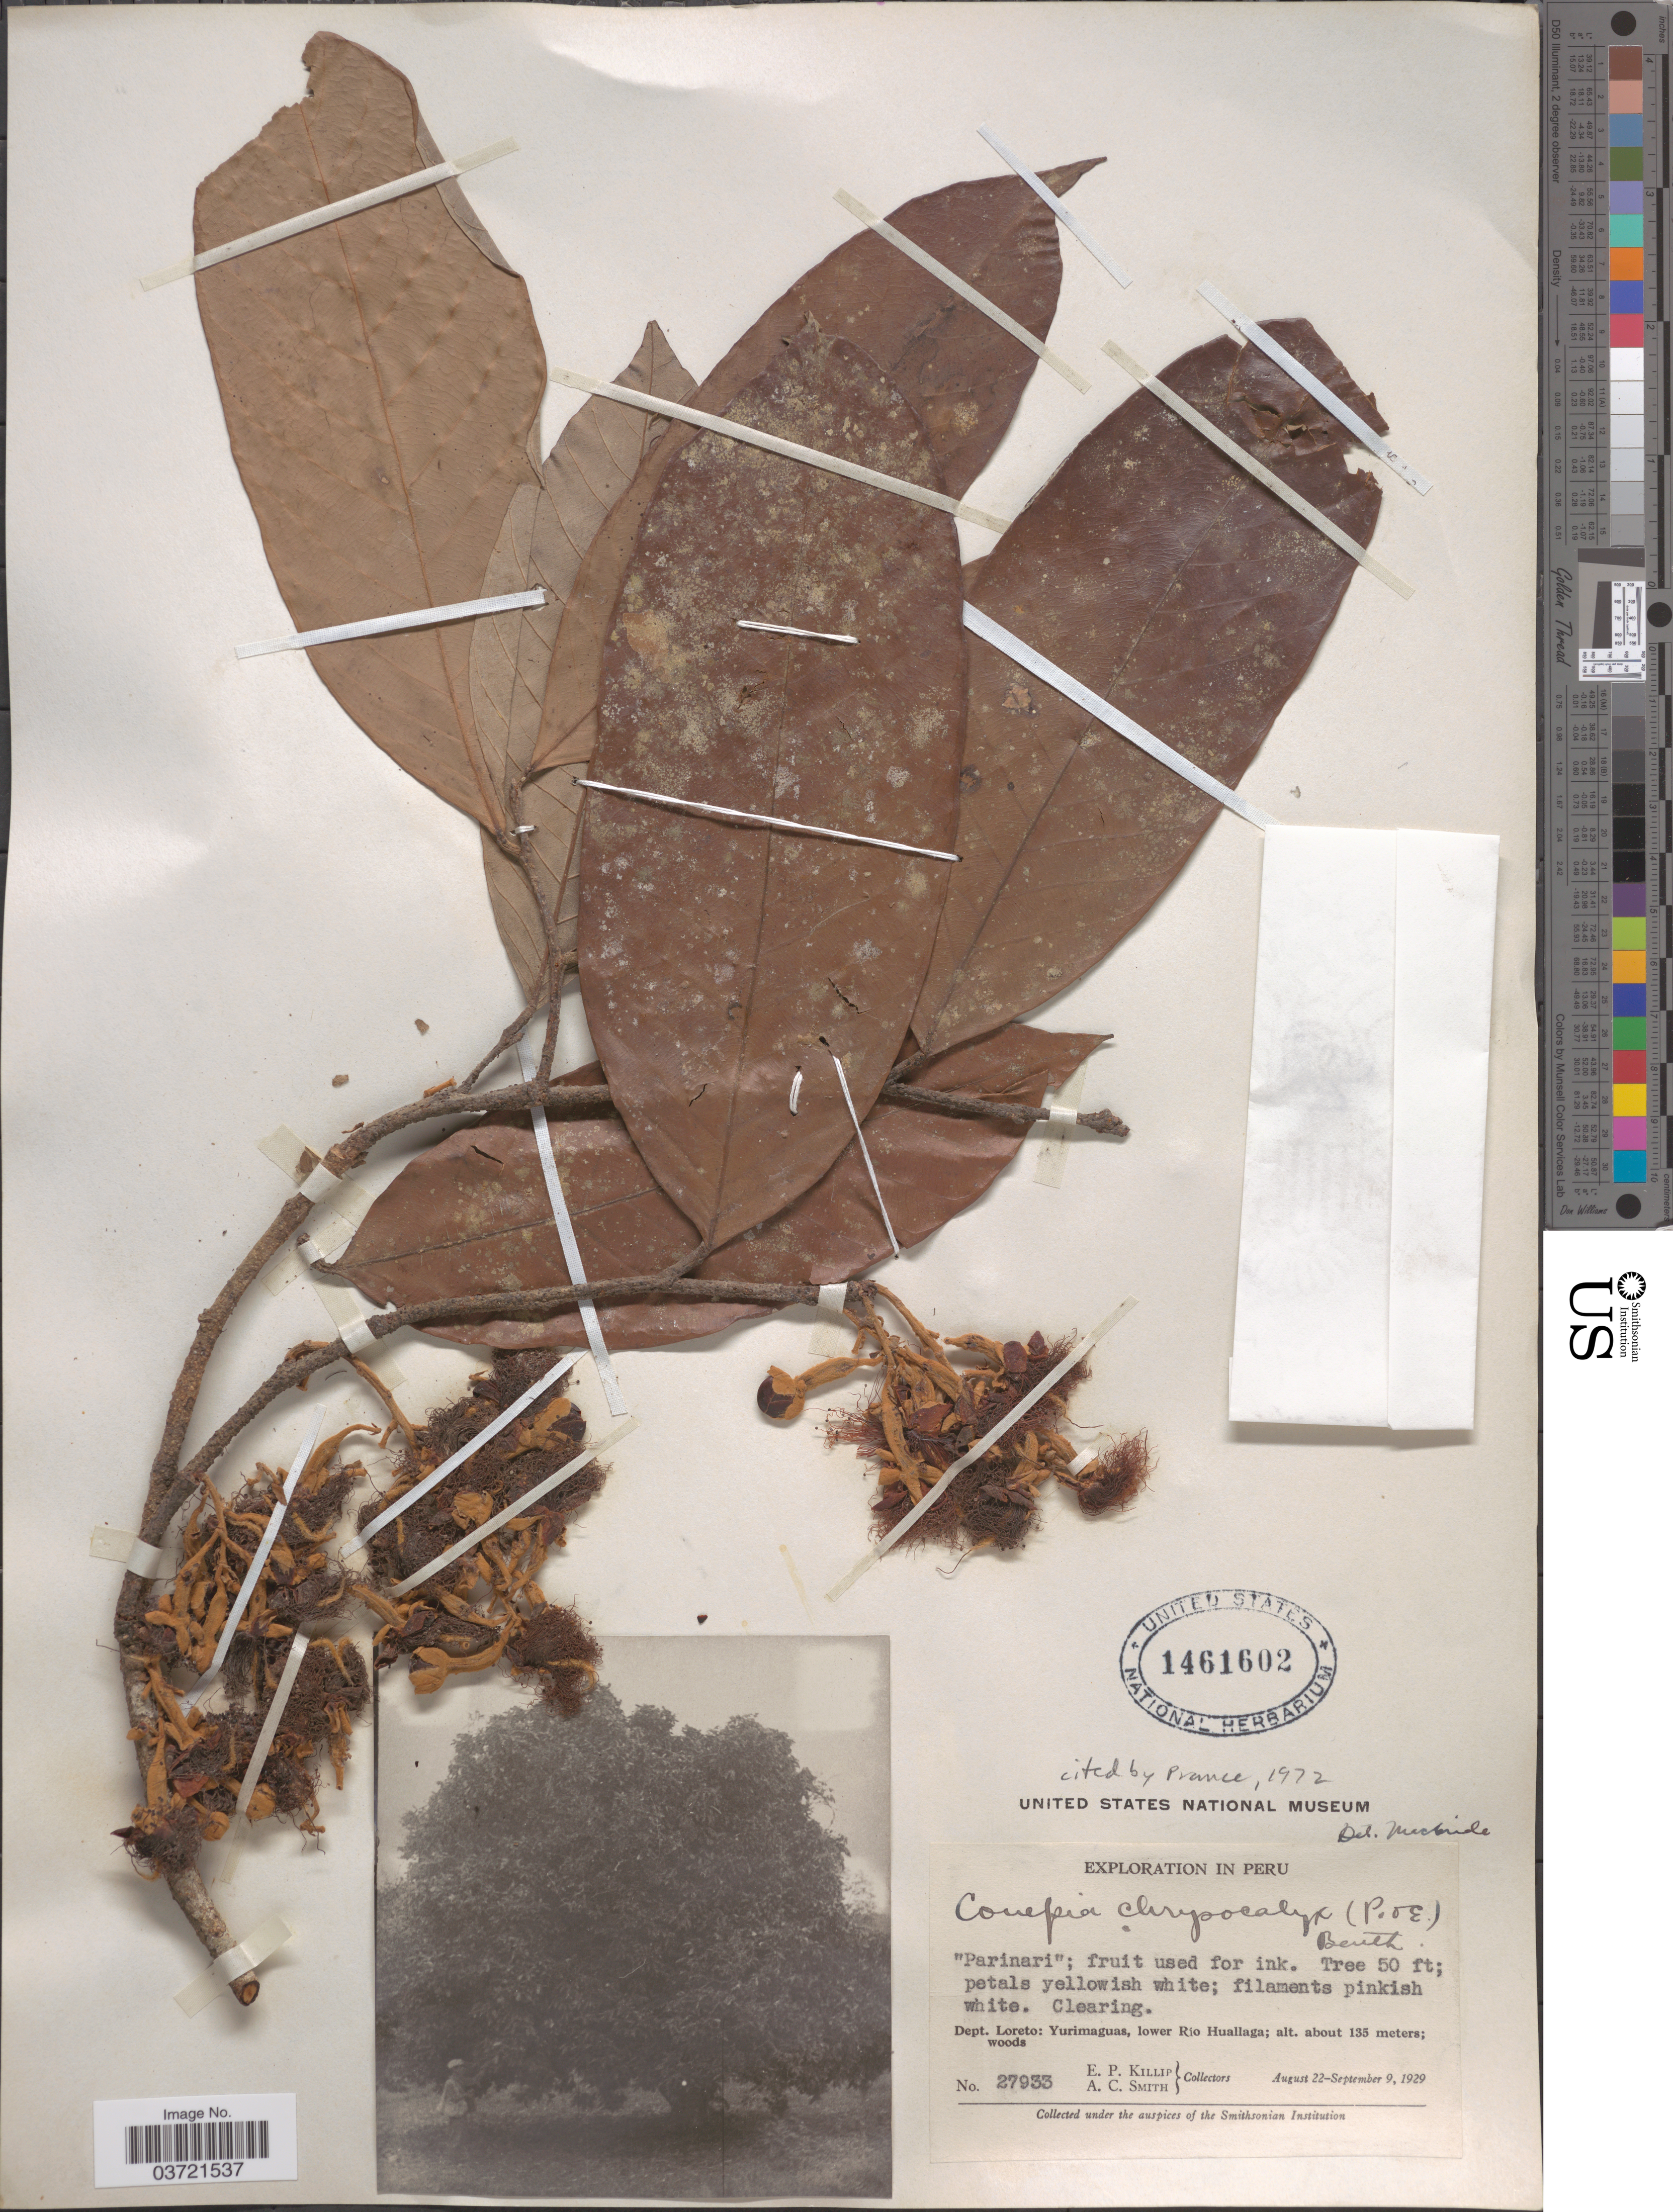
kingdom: Plantae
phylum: Tracheophyta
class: Magnoliopsida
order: Malpighiales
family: Chrysobalanaceae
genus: Couepia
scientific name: Couepia chrysocalyx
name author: (Poepp. & Endl.) Benth.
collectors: E. P. Killip & A. C. Smith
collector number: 27933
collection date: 1929-08-22/1929-09-09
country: Peru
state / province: Loreto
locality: Dept. Loreto: Yurimaguas, lower Río Huallaga.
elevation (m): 135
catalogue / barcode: US 1461602